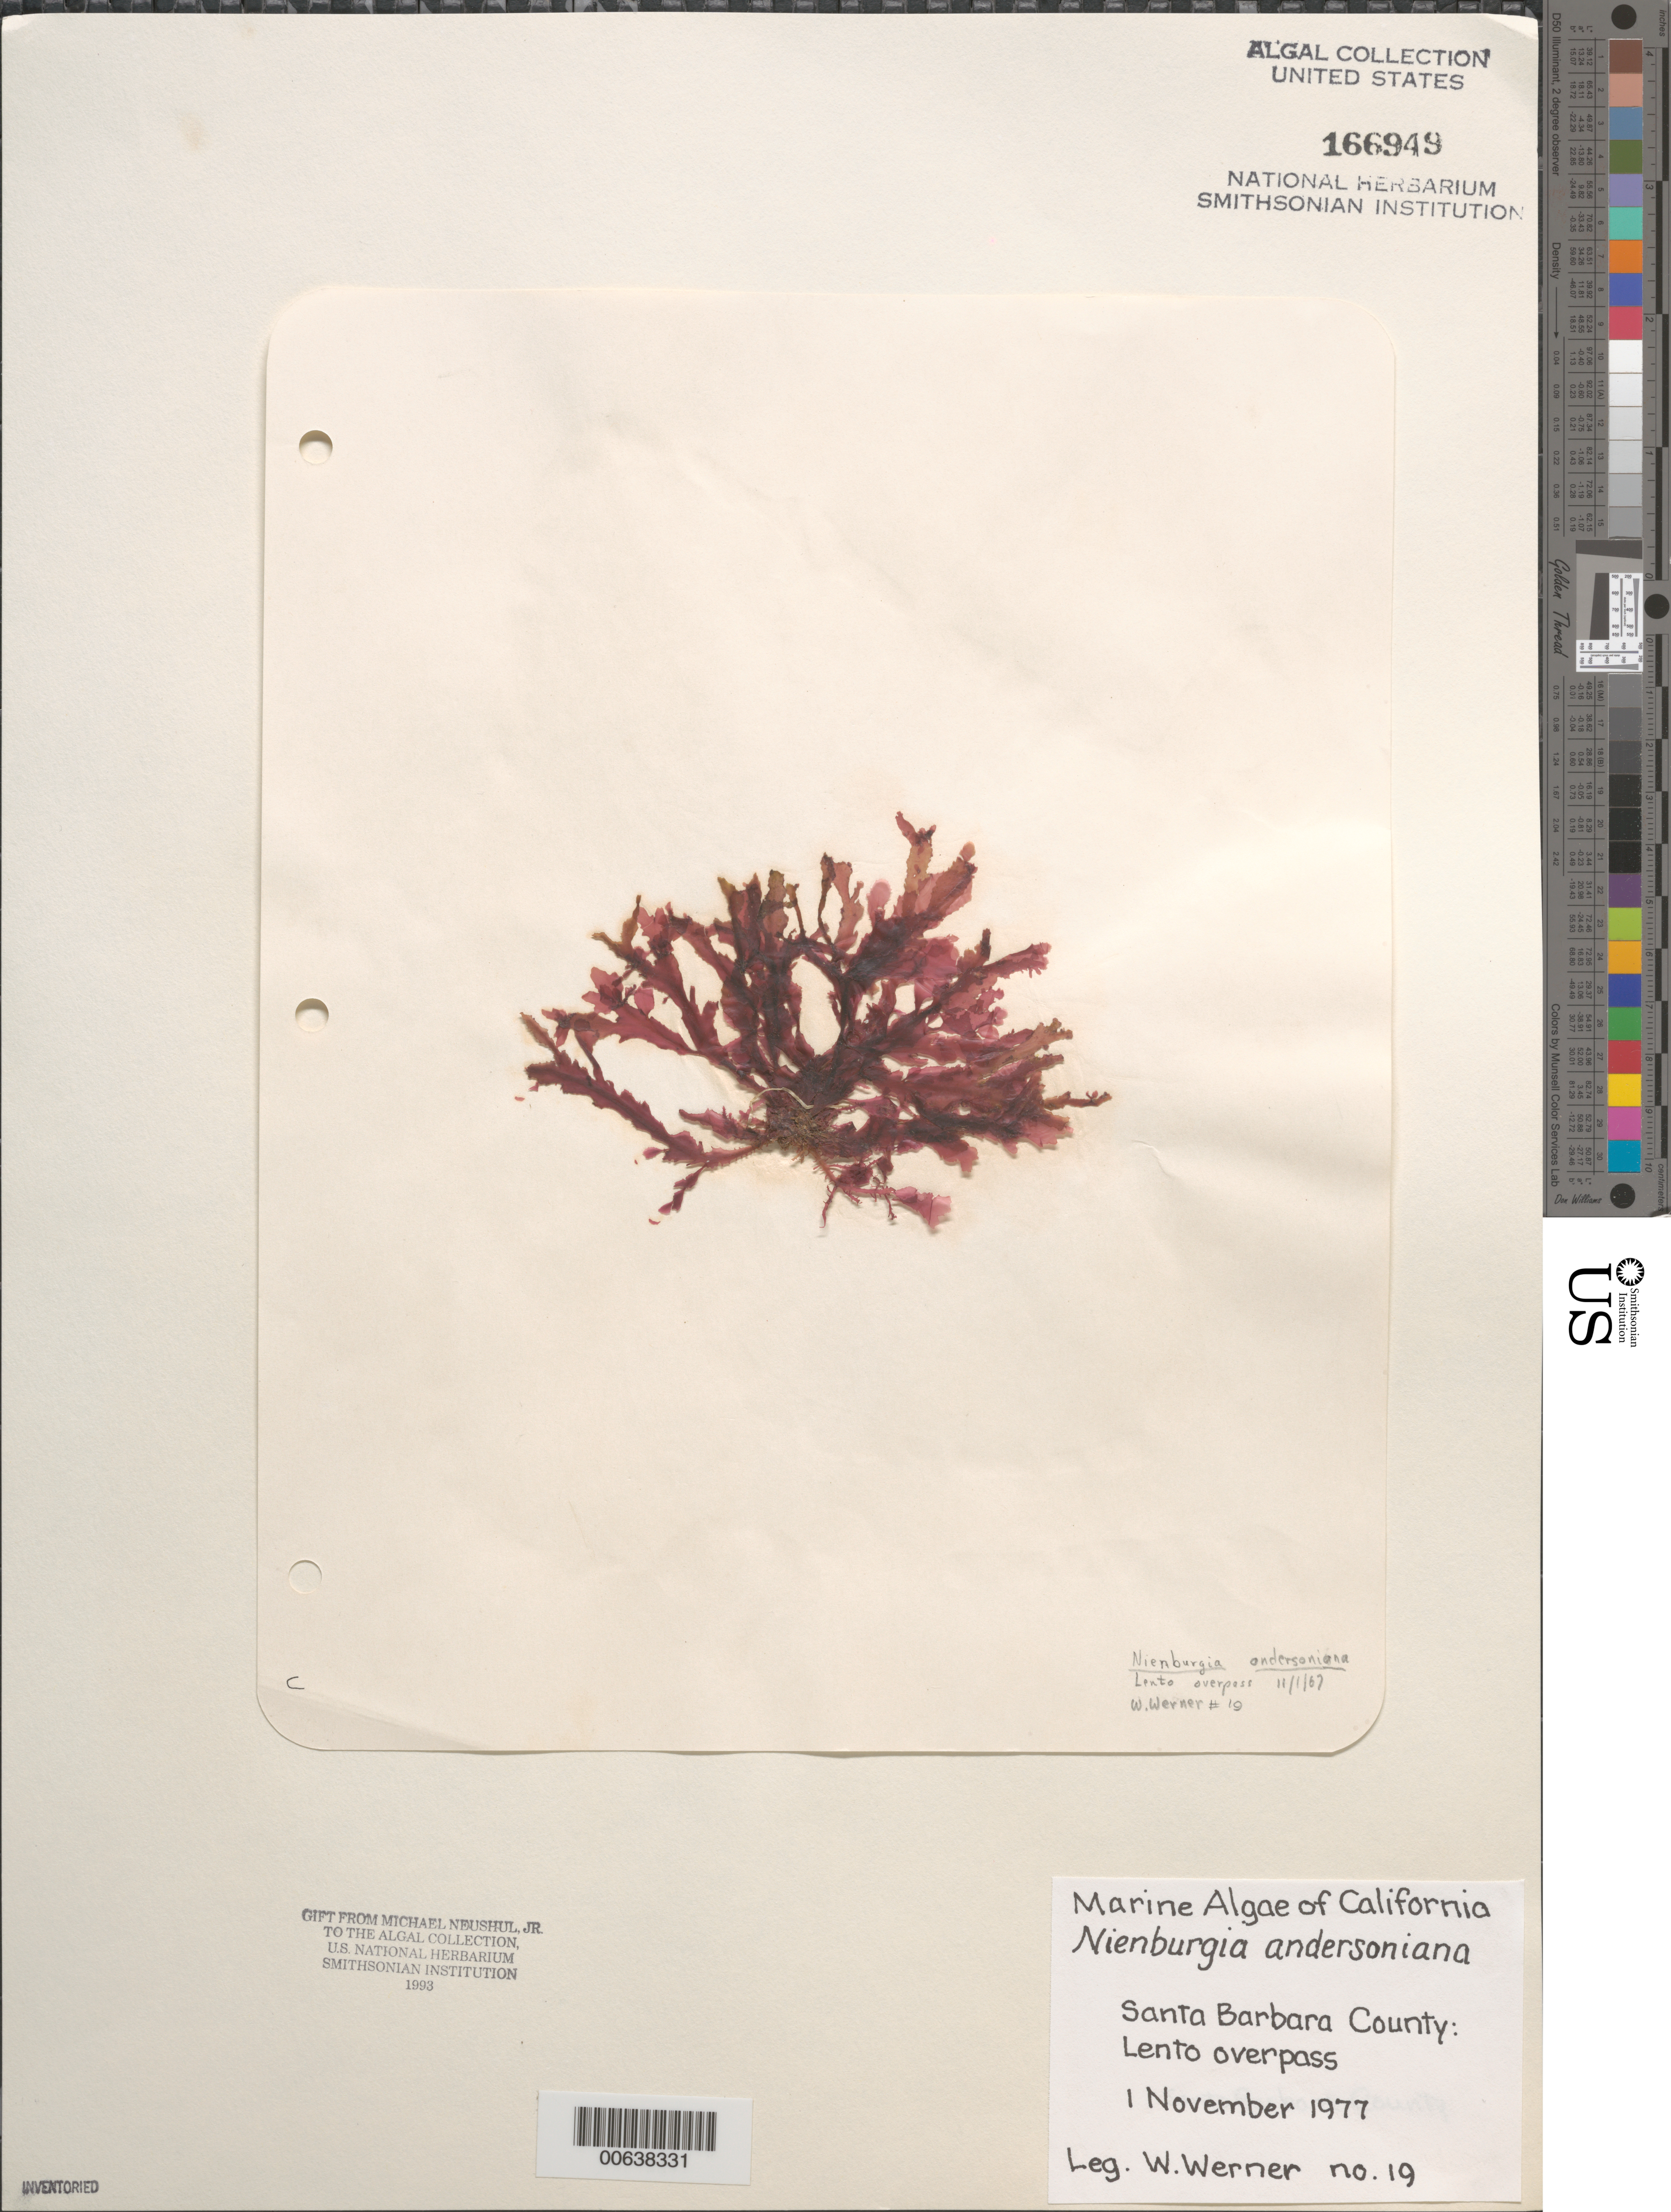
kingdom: Plantae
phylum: Rhodophyta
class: Florideophyceae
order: Ceramiales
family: Delesseriaceae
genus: Nienburgia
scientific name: Nienburgia andersoniana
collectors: W. Werner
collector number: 19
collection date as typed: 01 Nov 1977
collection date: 1977-11-01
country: United States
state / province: California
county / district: Santa Barbara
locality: Lento Overpass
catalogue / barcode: US 166949